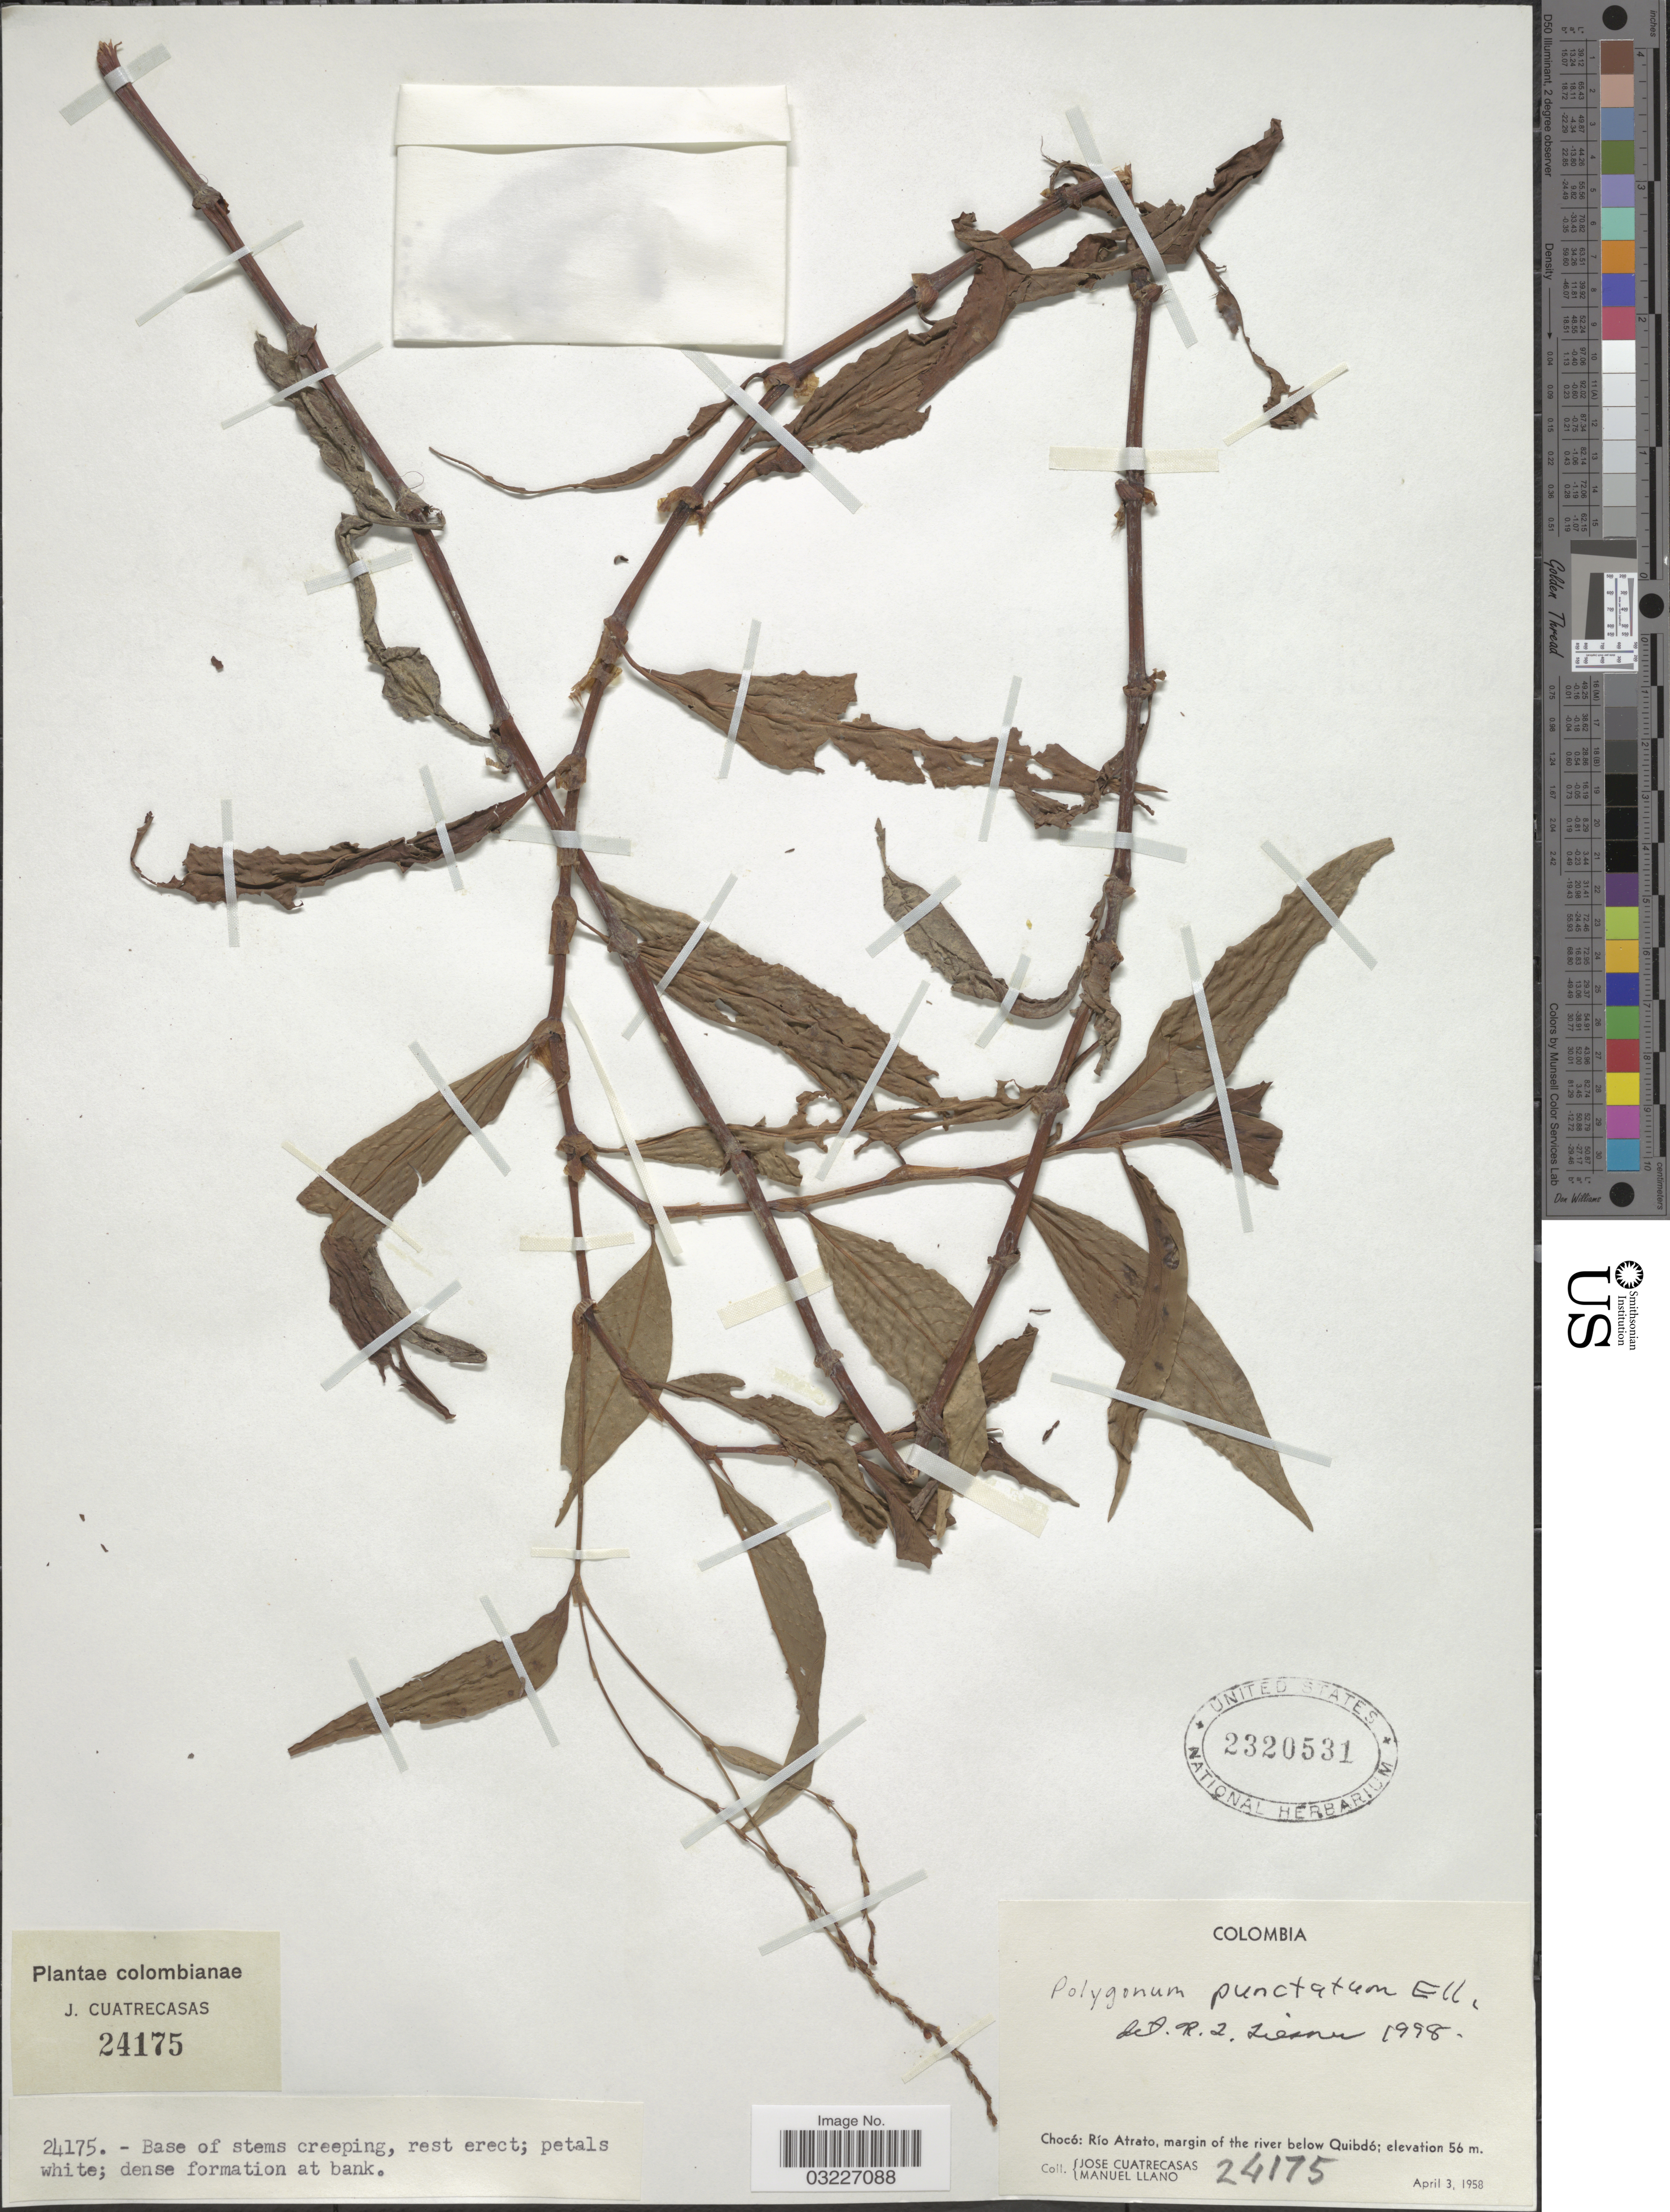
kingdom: Plantae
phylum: Tracheophyta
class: Magnoliopsida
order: Caryophyllales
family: Polygonaceae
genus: Polygonum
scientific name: Polygonum opelousanum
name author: Riddell ex Small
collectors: J. Cuatrecasas & M. Llano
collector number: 24175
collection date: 1958-04-03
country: Colombia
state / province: Chocó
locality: Río Atrato, margin of the river below Quibdó.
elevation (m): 56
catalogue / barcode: US 2320531